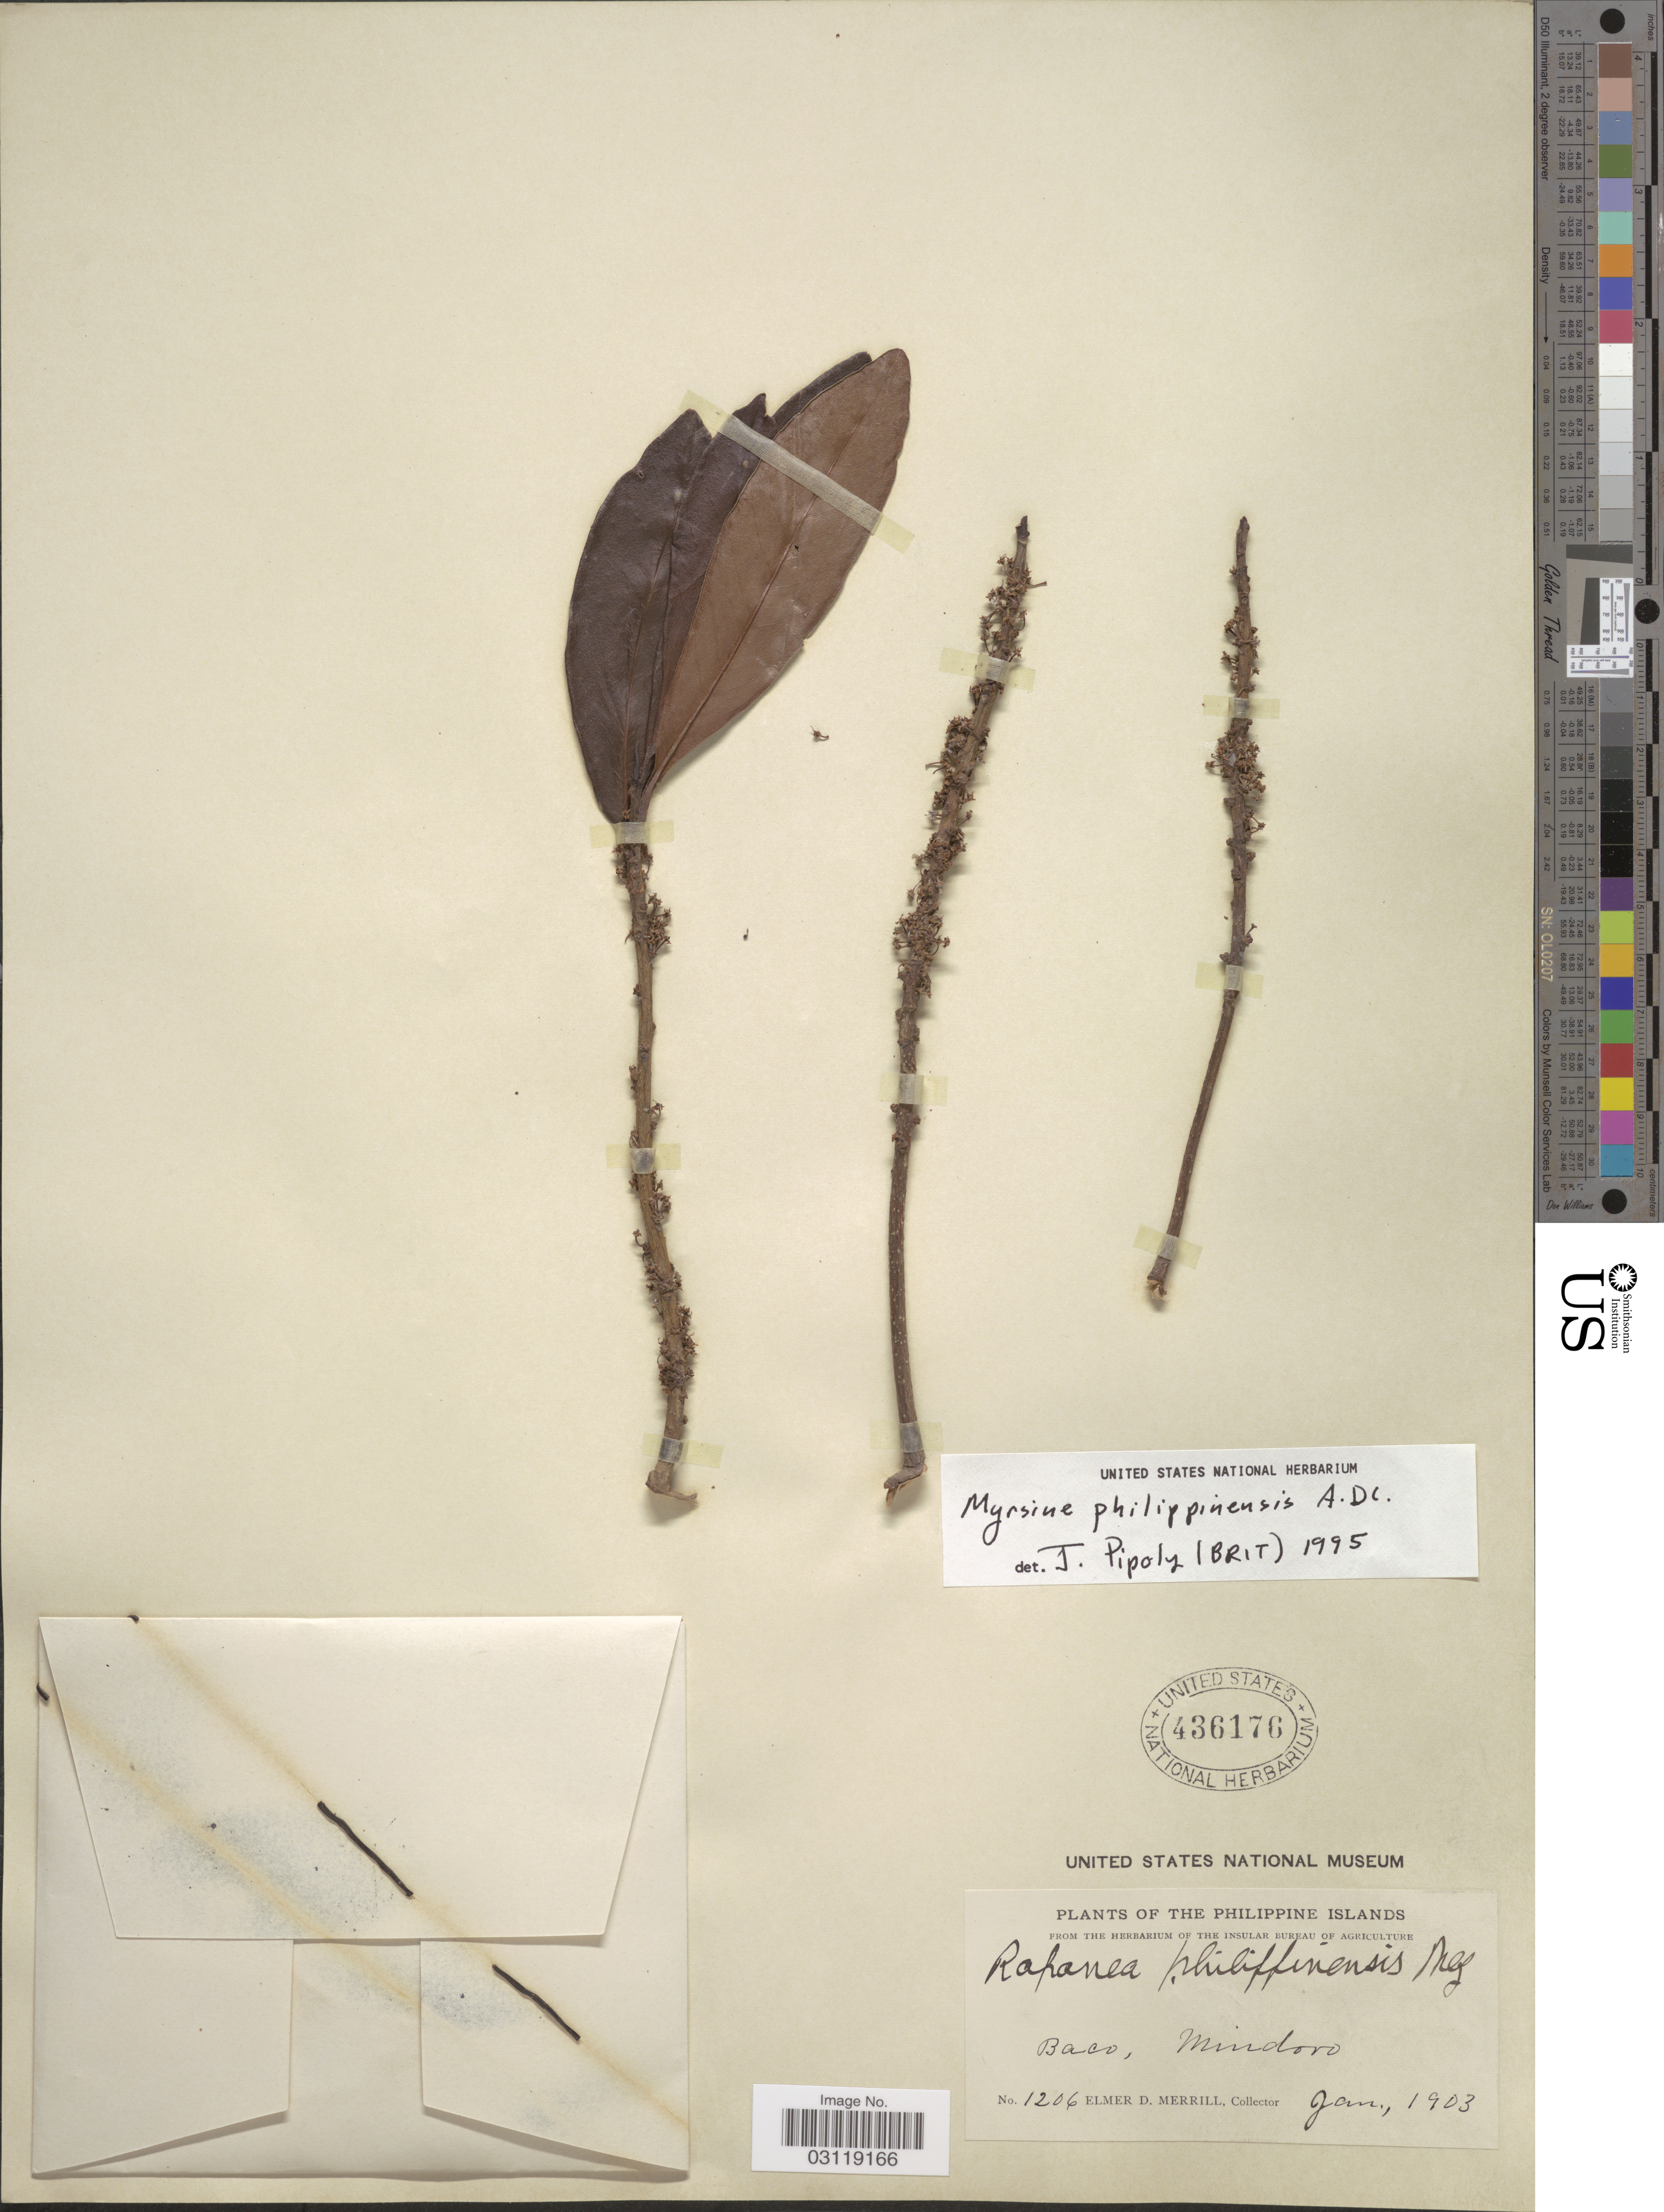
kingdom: Plantae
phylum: Tracheophyta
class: Magnoliopsida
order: Ericales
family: Primulaceae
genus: Rapanea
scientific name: Rapanea philippinensis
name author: (A. DC.) Mez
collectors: E. D. Merrill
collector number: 1206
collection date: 1903-01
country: Philippines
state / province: Mimaropa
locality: The Philippine Islands. Baco, Mindoro.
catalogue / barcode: US 436176